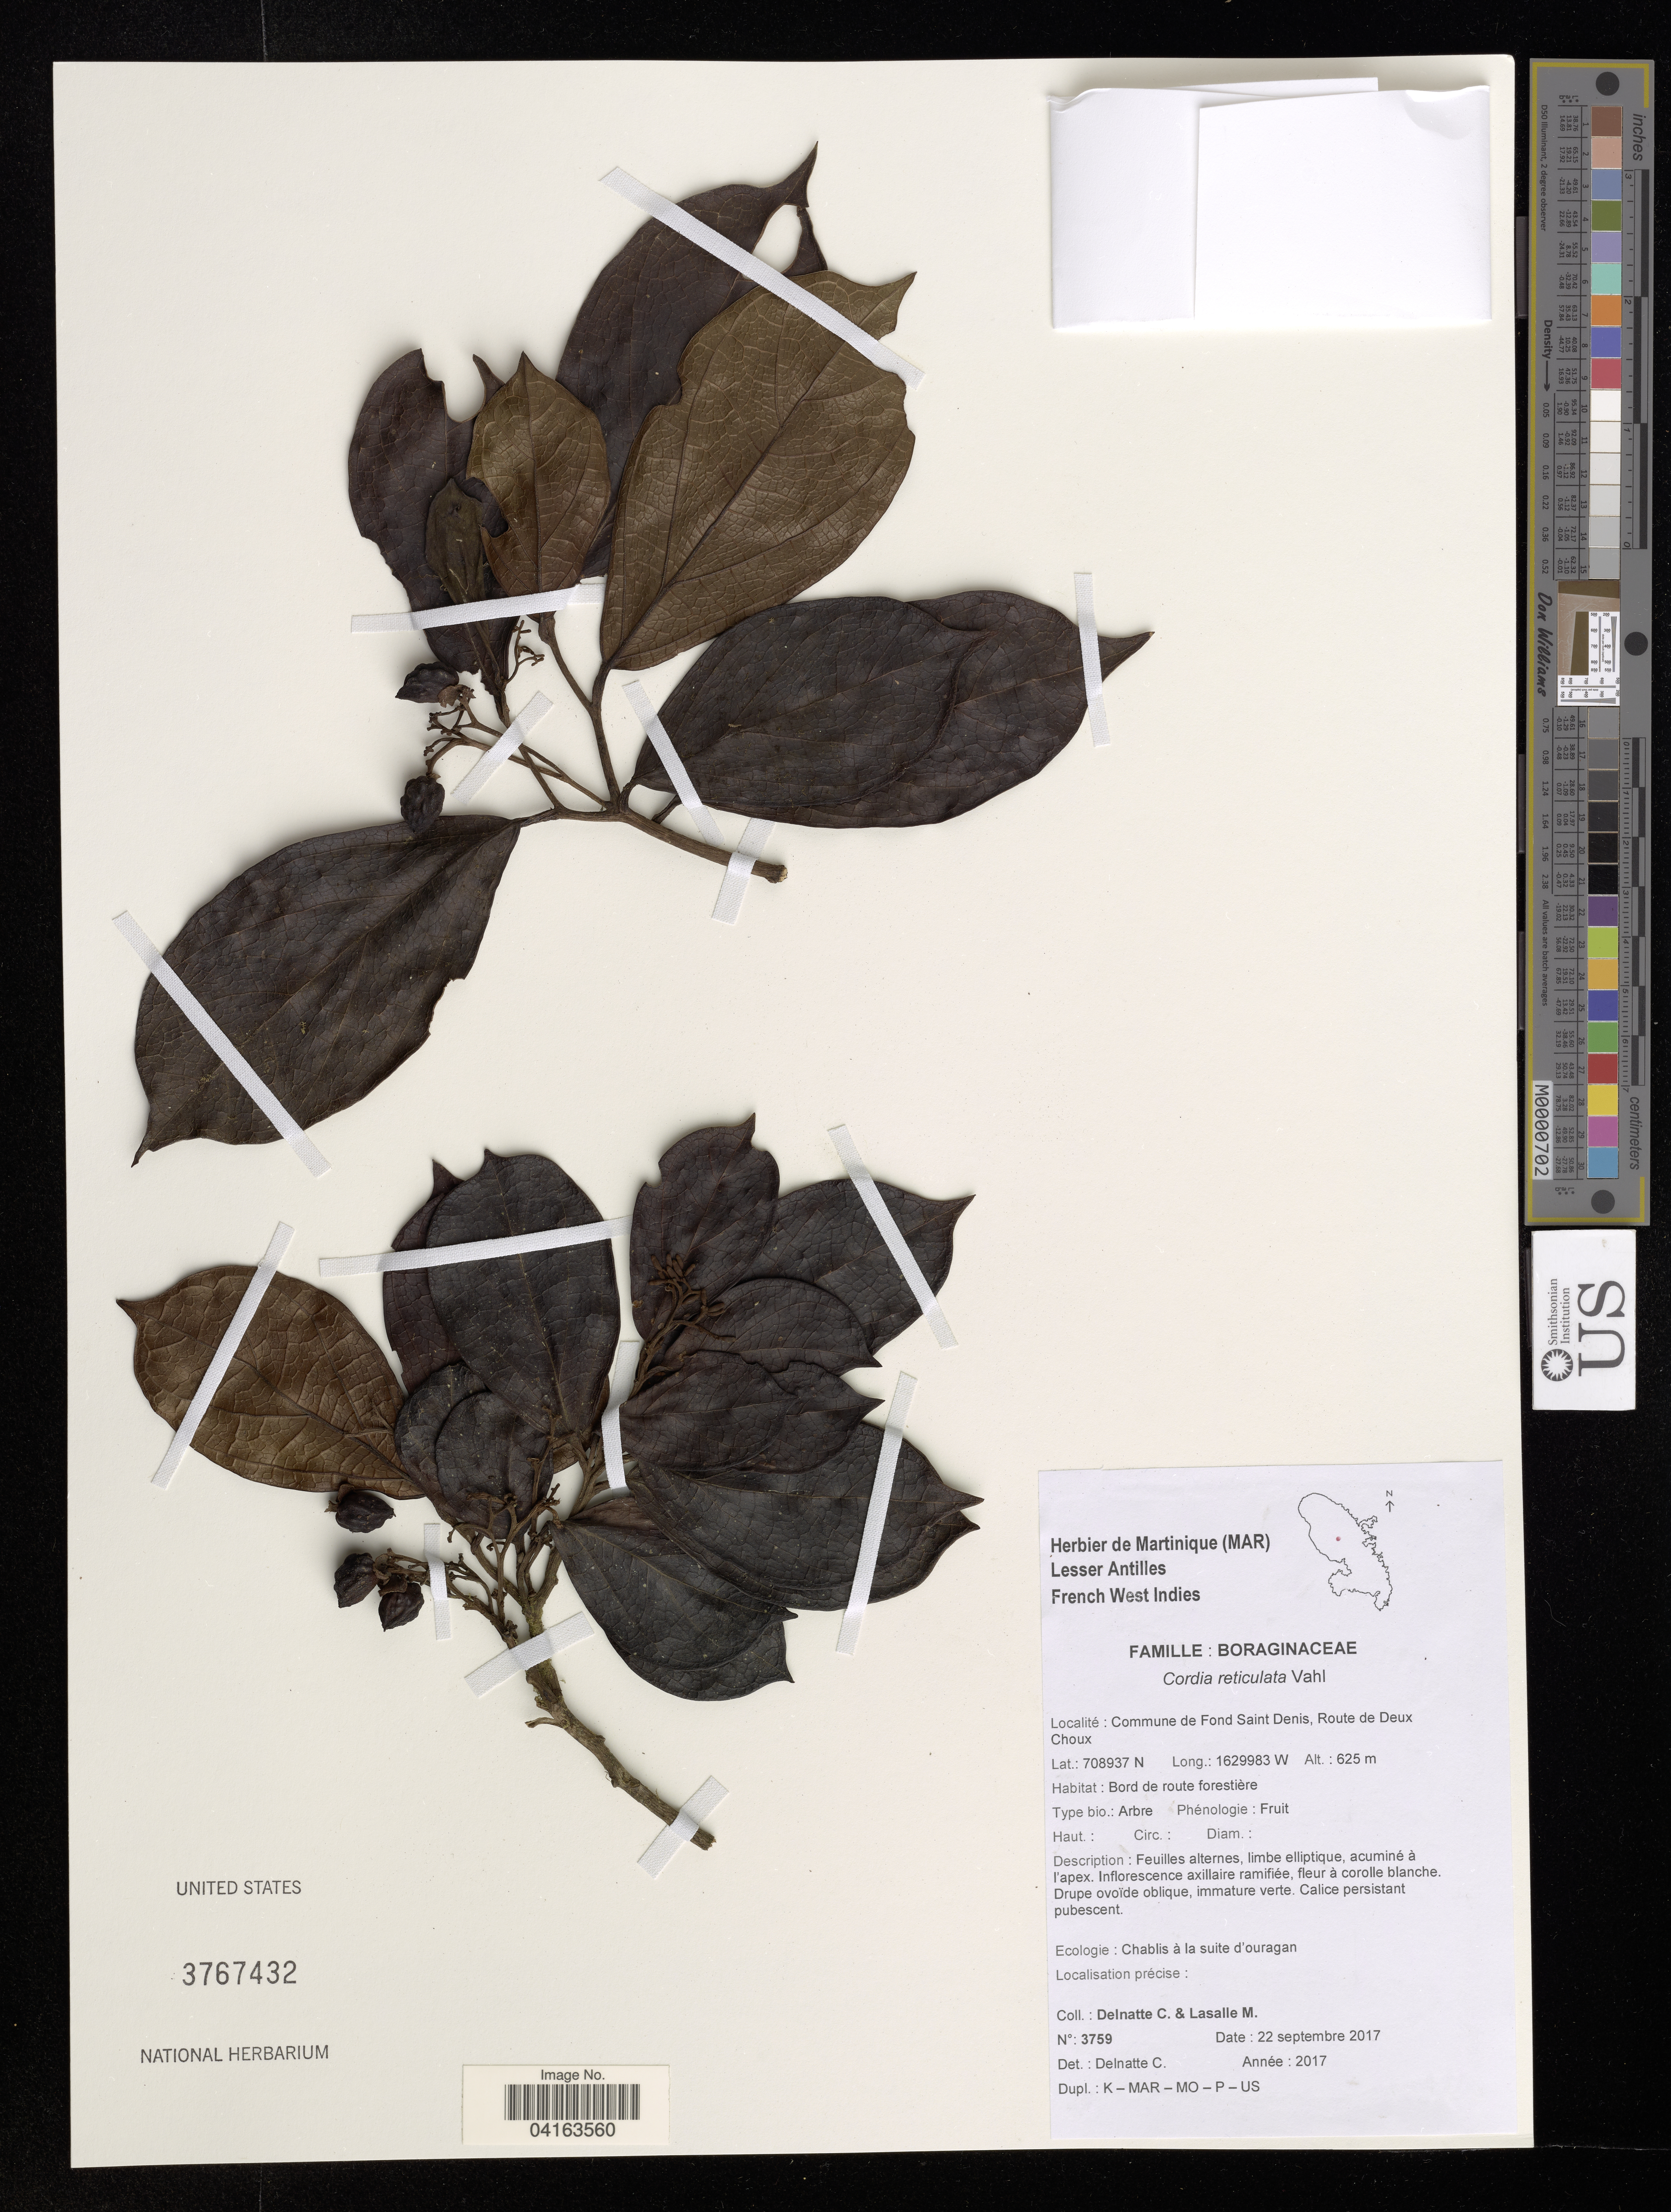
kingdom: Plantae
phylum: Tracheophyta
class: Magnoliopsida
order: Boraginales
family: Cordiaceae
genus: Cordia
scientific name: Cordia reticulata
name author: Vahl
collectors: C. Delnatte & M. Lasalle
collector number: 3759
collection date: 2017-09-22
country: Grenada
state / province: Carriacou and Petite Martinique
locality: Lesser Antilles. Commune de Fond Saint Denis, Route de Deux Choux.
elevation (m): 625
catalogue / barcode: US 3767432